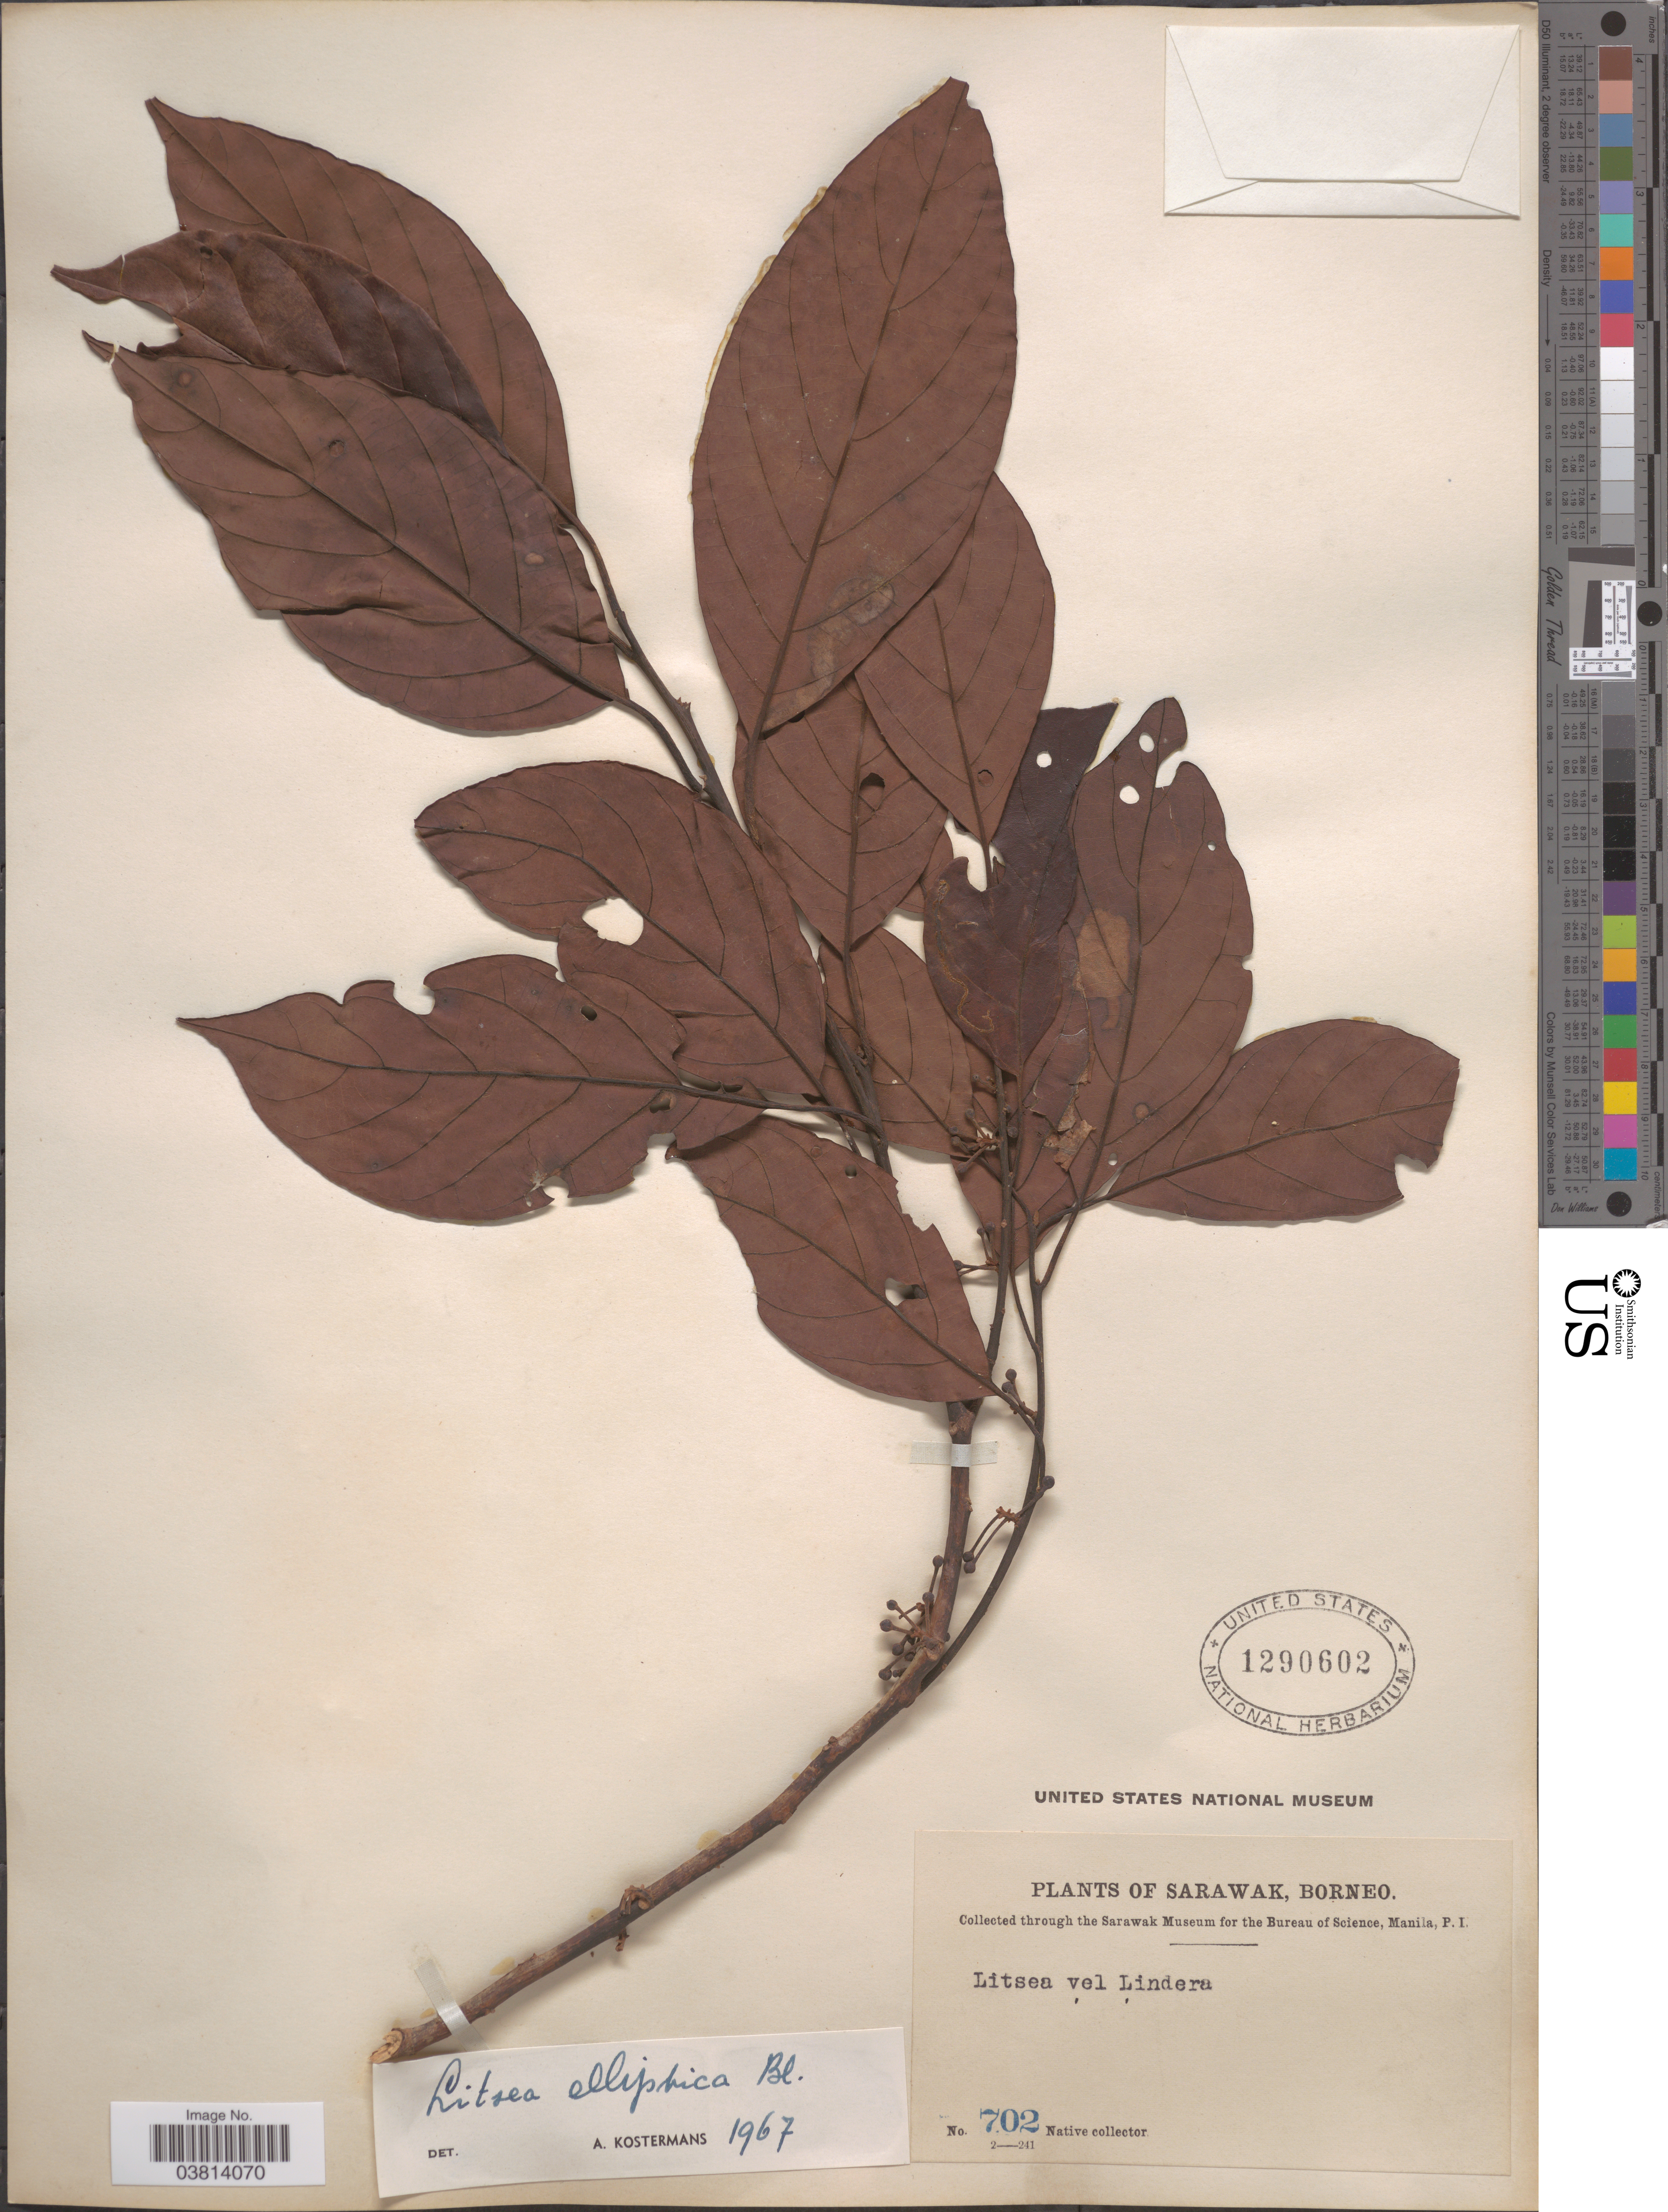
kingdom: Plantae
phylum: Tracheophyta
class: Magnoliopsida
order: Laurales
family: Lauraceae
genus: Litsea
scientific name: Litsea elliptica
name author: Blume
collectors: Native collector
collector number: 702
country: Malaysia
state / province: Sarawak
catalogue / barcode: US 1290602